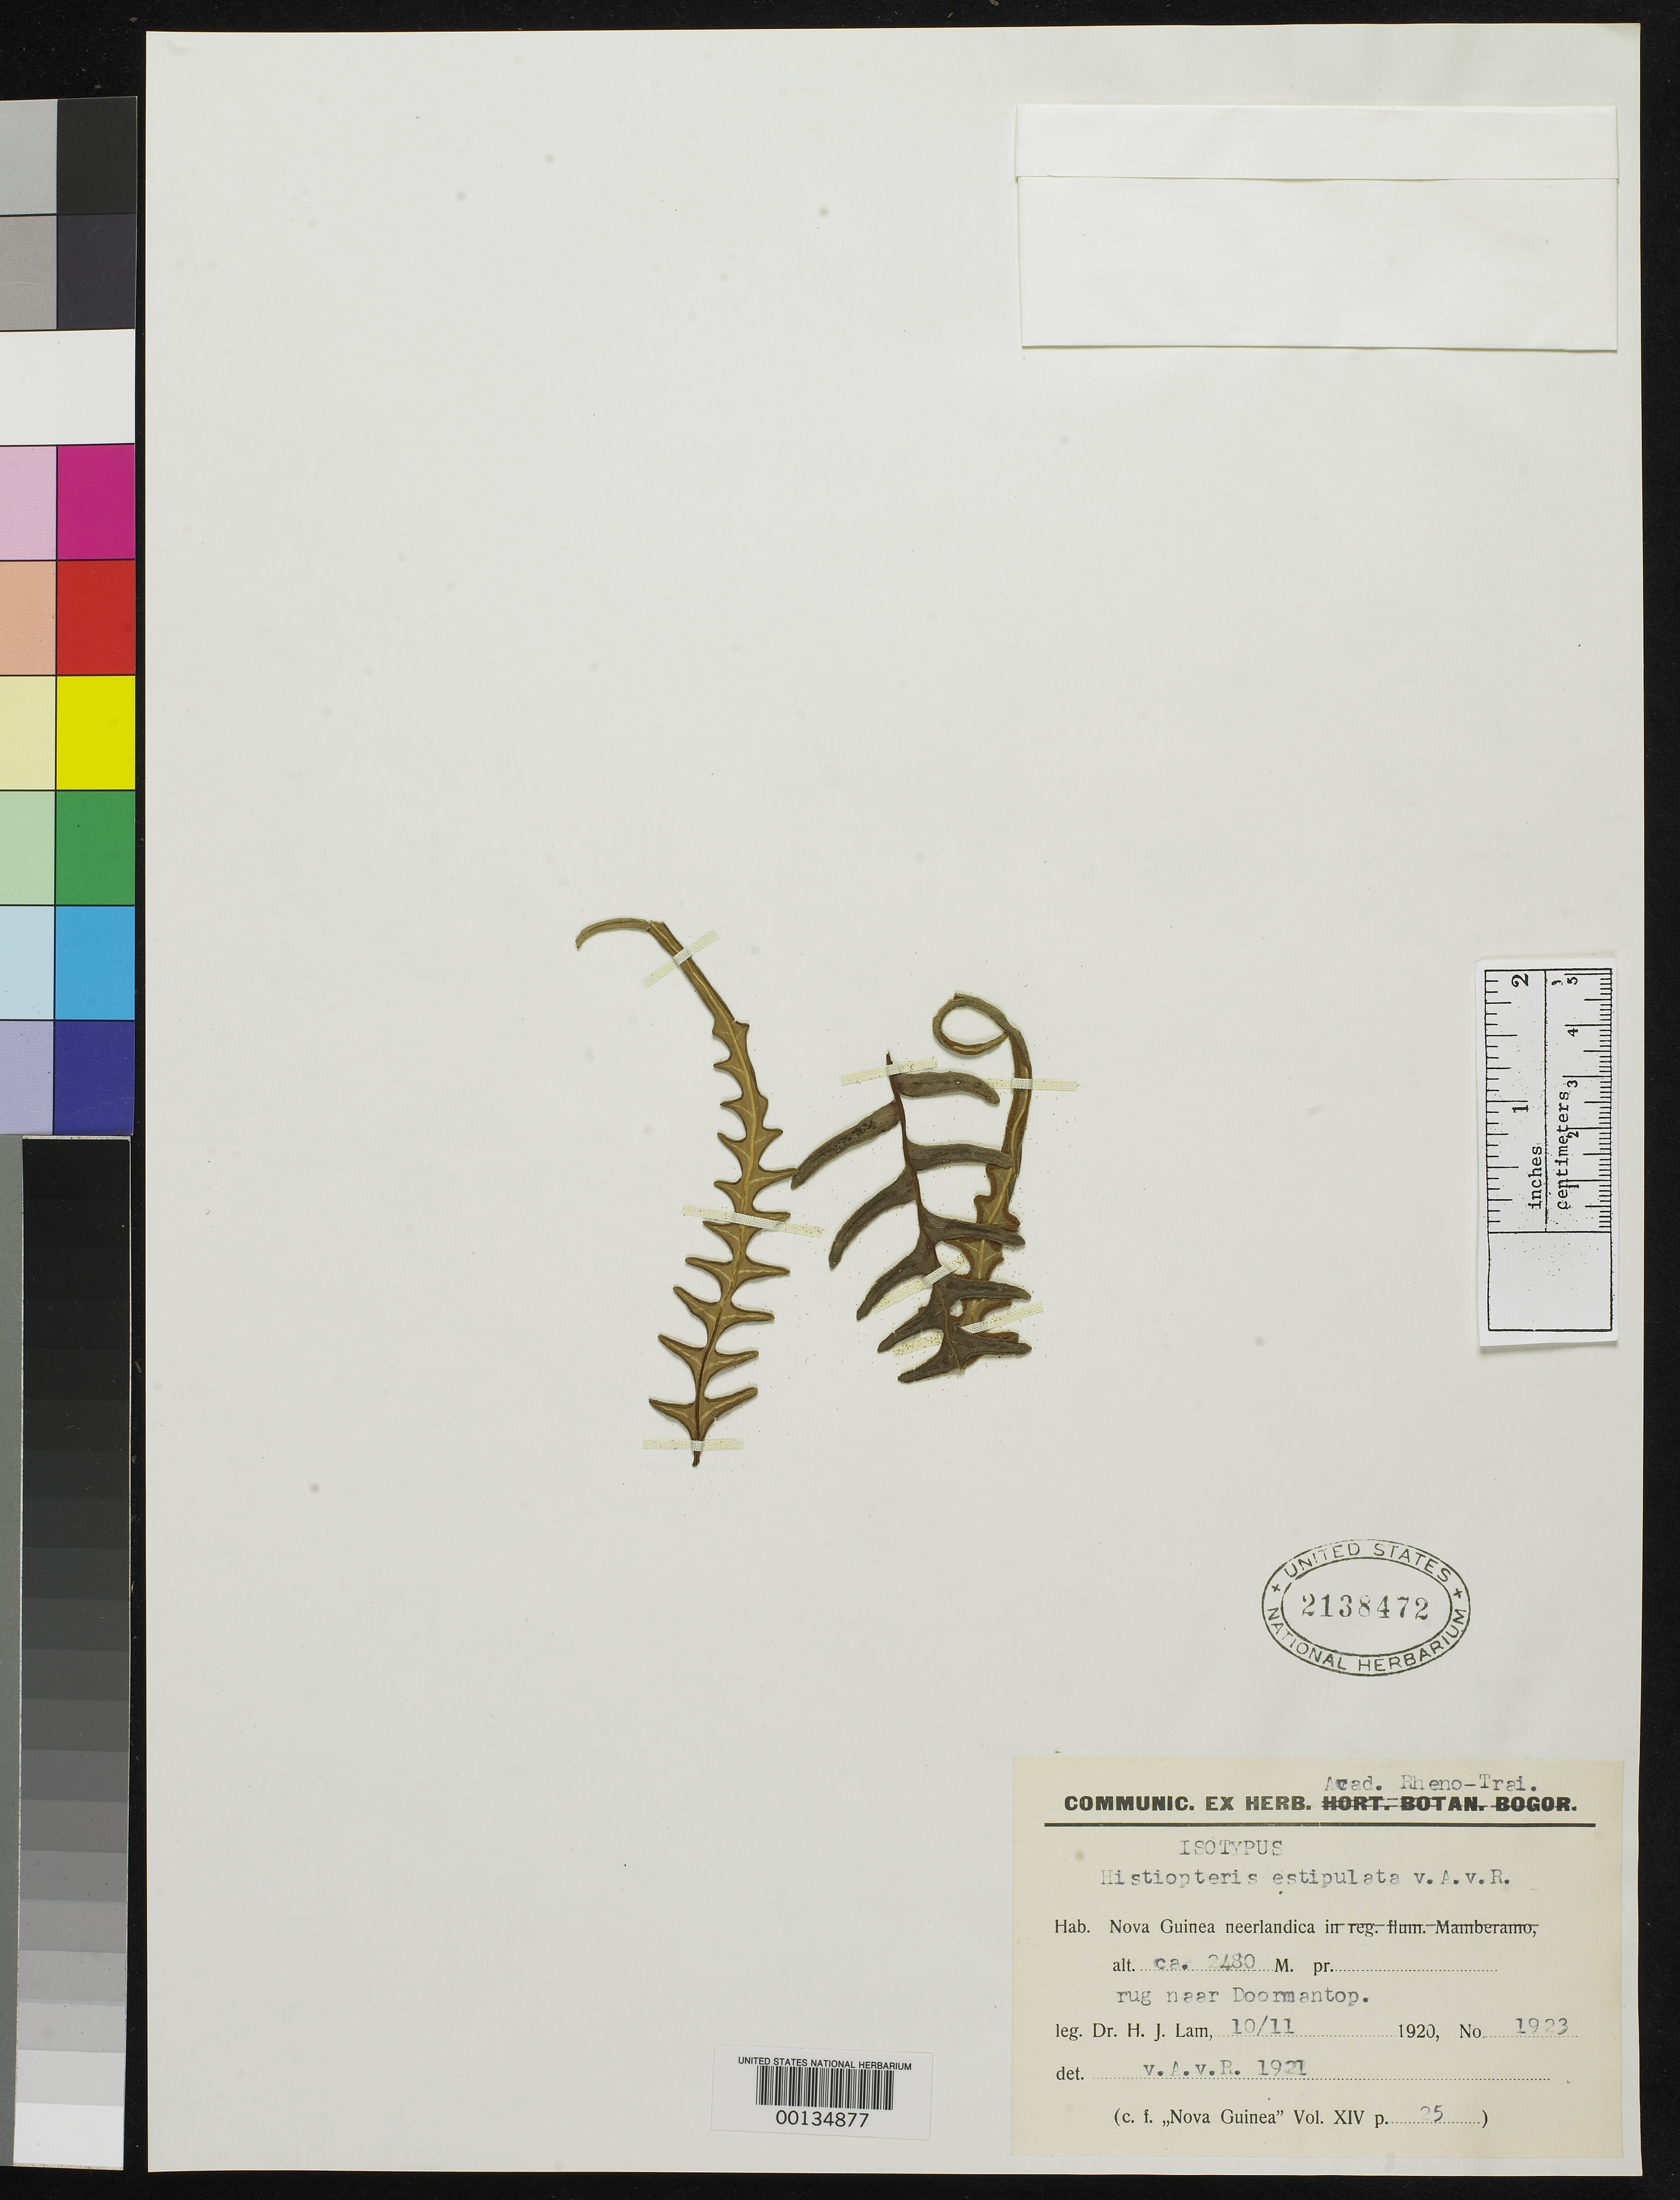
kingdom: Plantae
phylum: Tracheophyta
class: Polypodiopsida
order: Polypodiales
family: Dennstaedtiaceae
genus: Histiopteris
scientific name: Histiopteris estipulata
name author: Alderw.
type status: Isotype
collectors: H. J. Lam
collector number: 1923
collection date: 1920-09-21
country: Indonesia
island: New Guinea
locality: Nova Guinea neerlandica, pr. Doormanrivier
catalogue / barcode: US 2138472